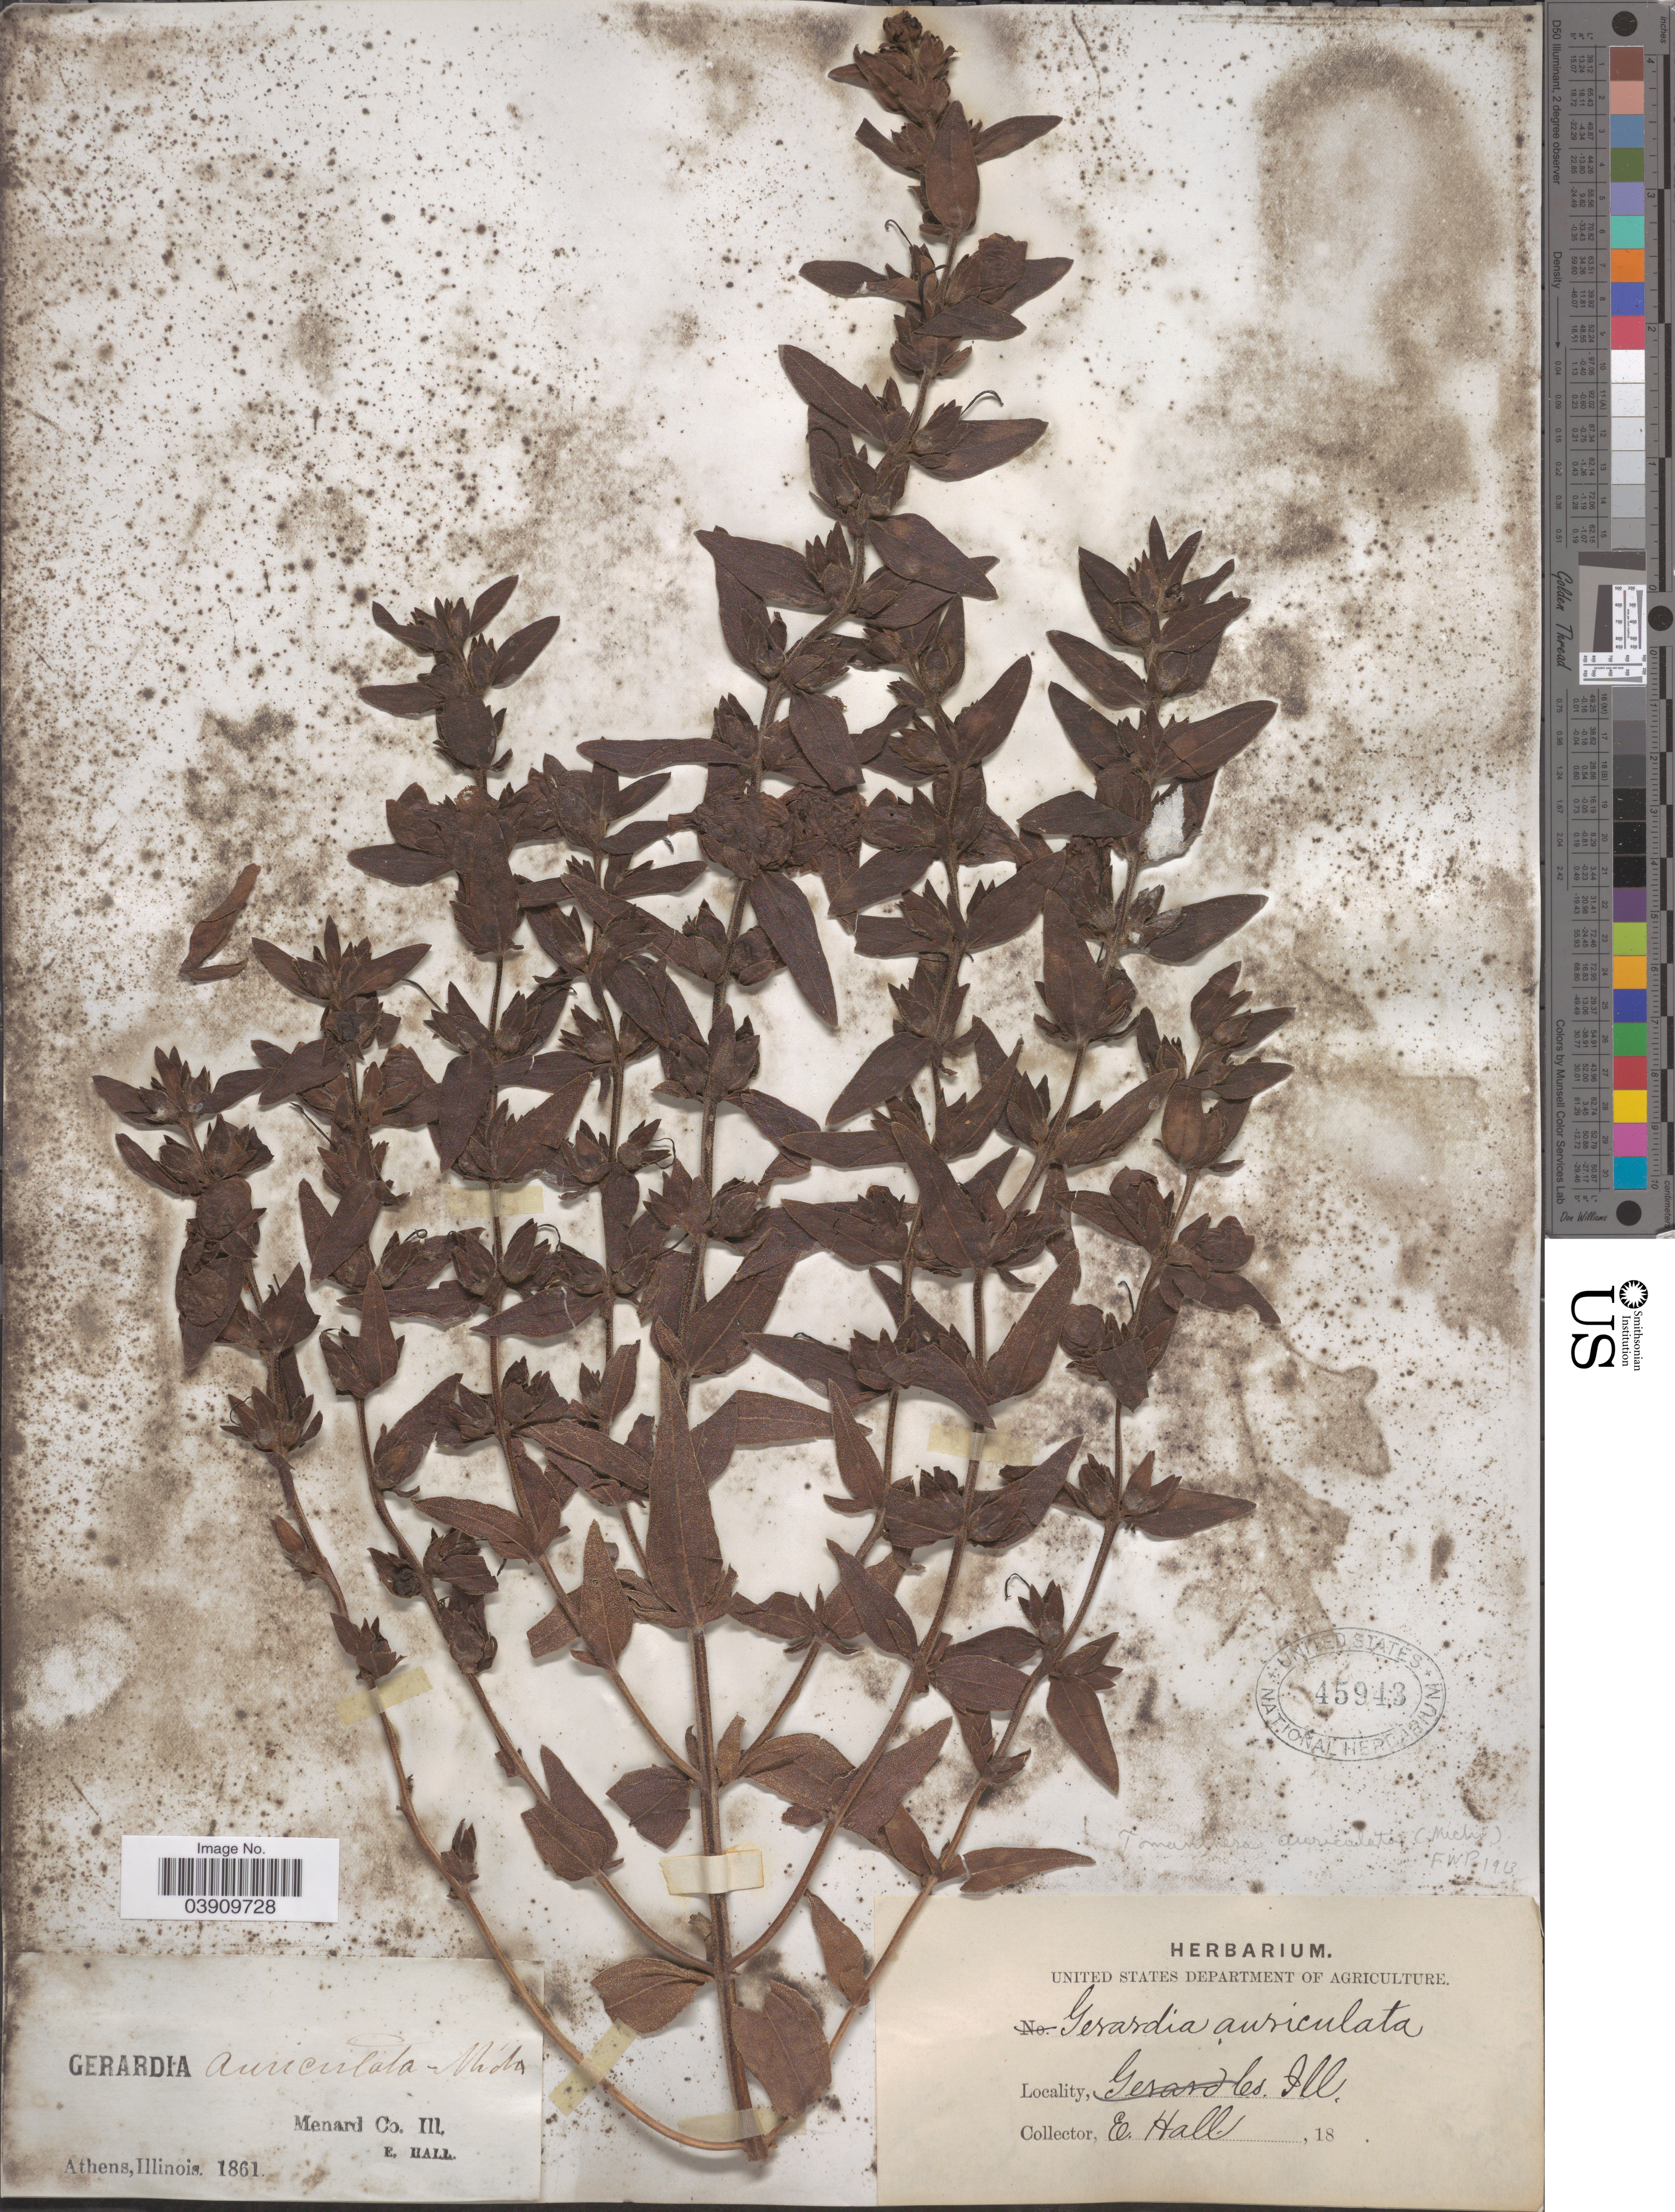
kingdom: Plantae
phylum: Tracheophyta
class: Magnoliopsida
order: Lamiales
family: Orobanchaceae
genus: Tomanthera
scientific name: Tomanthera auriculata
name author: (Michx.) Raf.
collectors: E. Hall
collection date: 1861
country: United States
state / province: Illinois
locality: Menard Co.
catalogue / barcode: US 45943